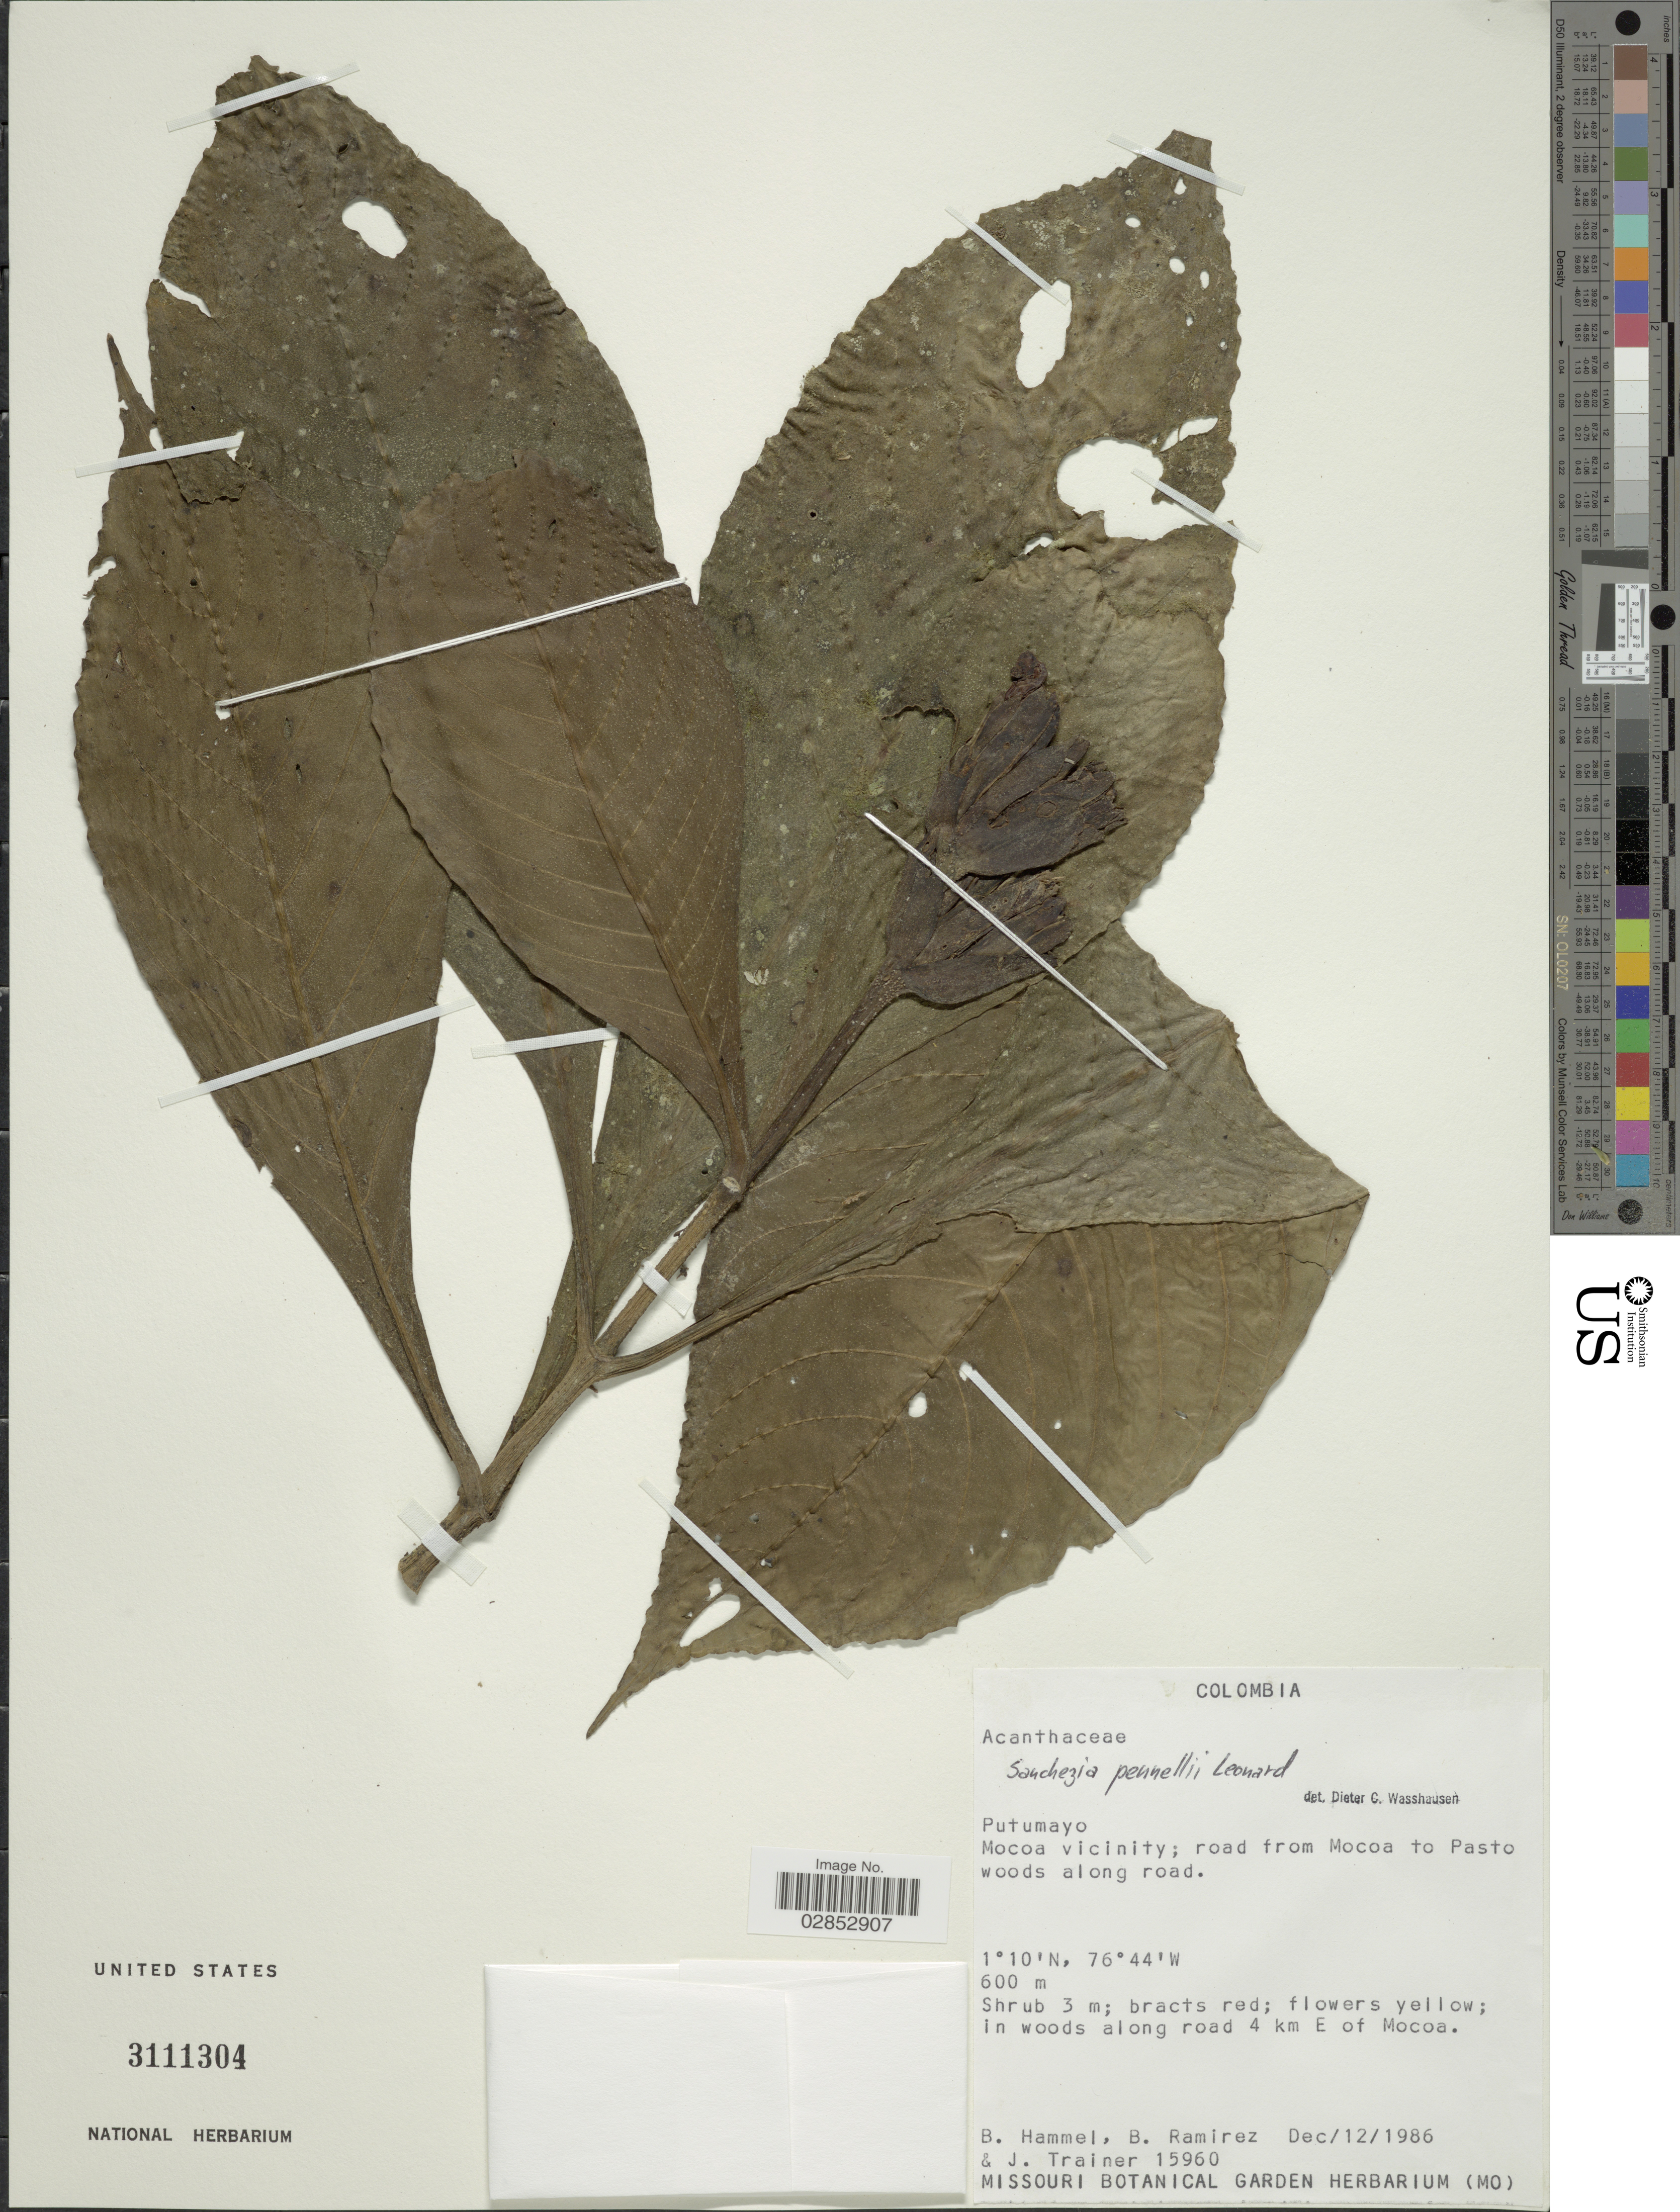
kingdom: Plantae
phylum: Tracheophyta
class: Magnoliopsida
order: Lamiales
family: Acanthaceae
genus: Sanchezia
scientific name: Sanchezia oblonga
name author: Ruiz & Pav.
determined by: Azevedo, Igor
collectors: B. Hammel, B. Ramírez & J. Trainer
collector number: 15960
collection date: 1986-12-12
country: Colombia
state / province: Putumayo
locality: Mocoa vicinity; road from Mocoa to Pasto woods along road.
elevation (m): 600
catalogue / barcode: US 3111304